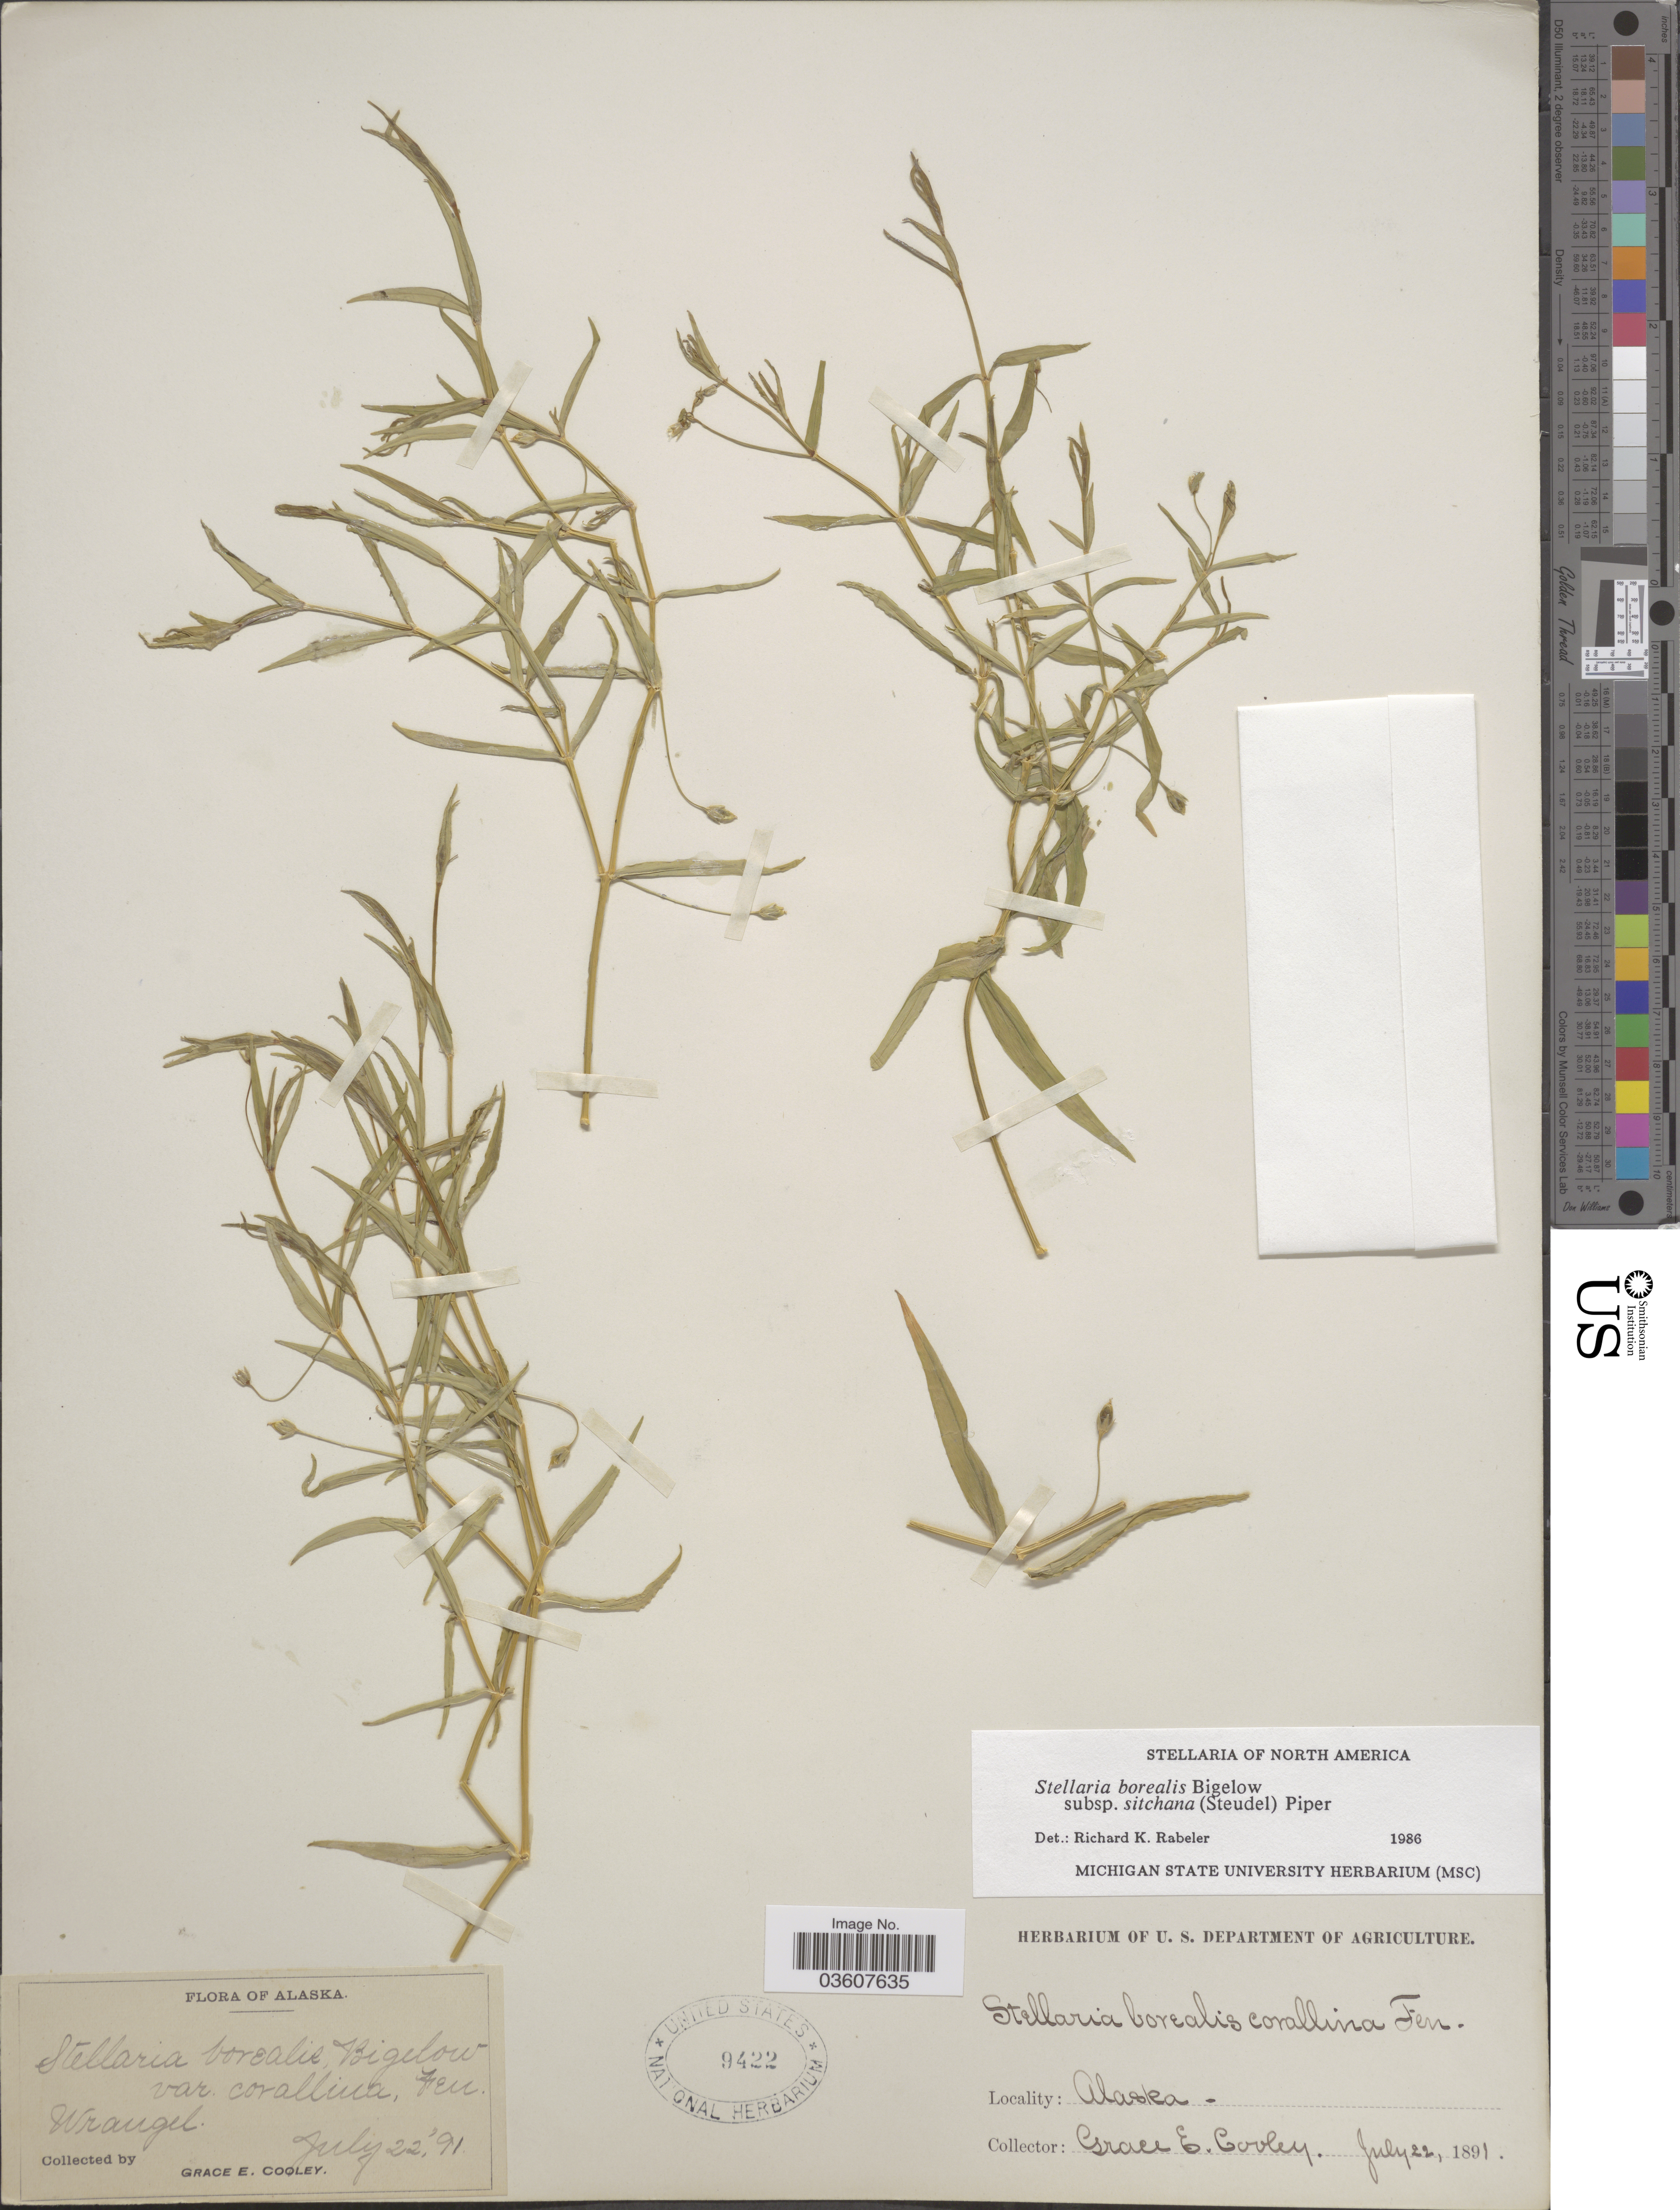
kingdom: Plantae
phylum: Tracheophyta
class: Magnoliopsida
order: Caryophyllales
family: Caryophyllaceae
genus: Stellaria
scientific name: Stellaria borealis subsp. sitchana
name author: (Steud.) Piper & Beattie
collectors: G. E. Cooley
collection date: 1891-07-22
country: United States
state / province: Alaska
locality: Wrangell.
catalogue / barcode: US 9422